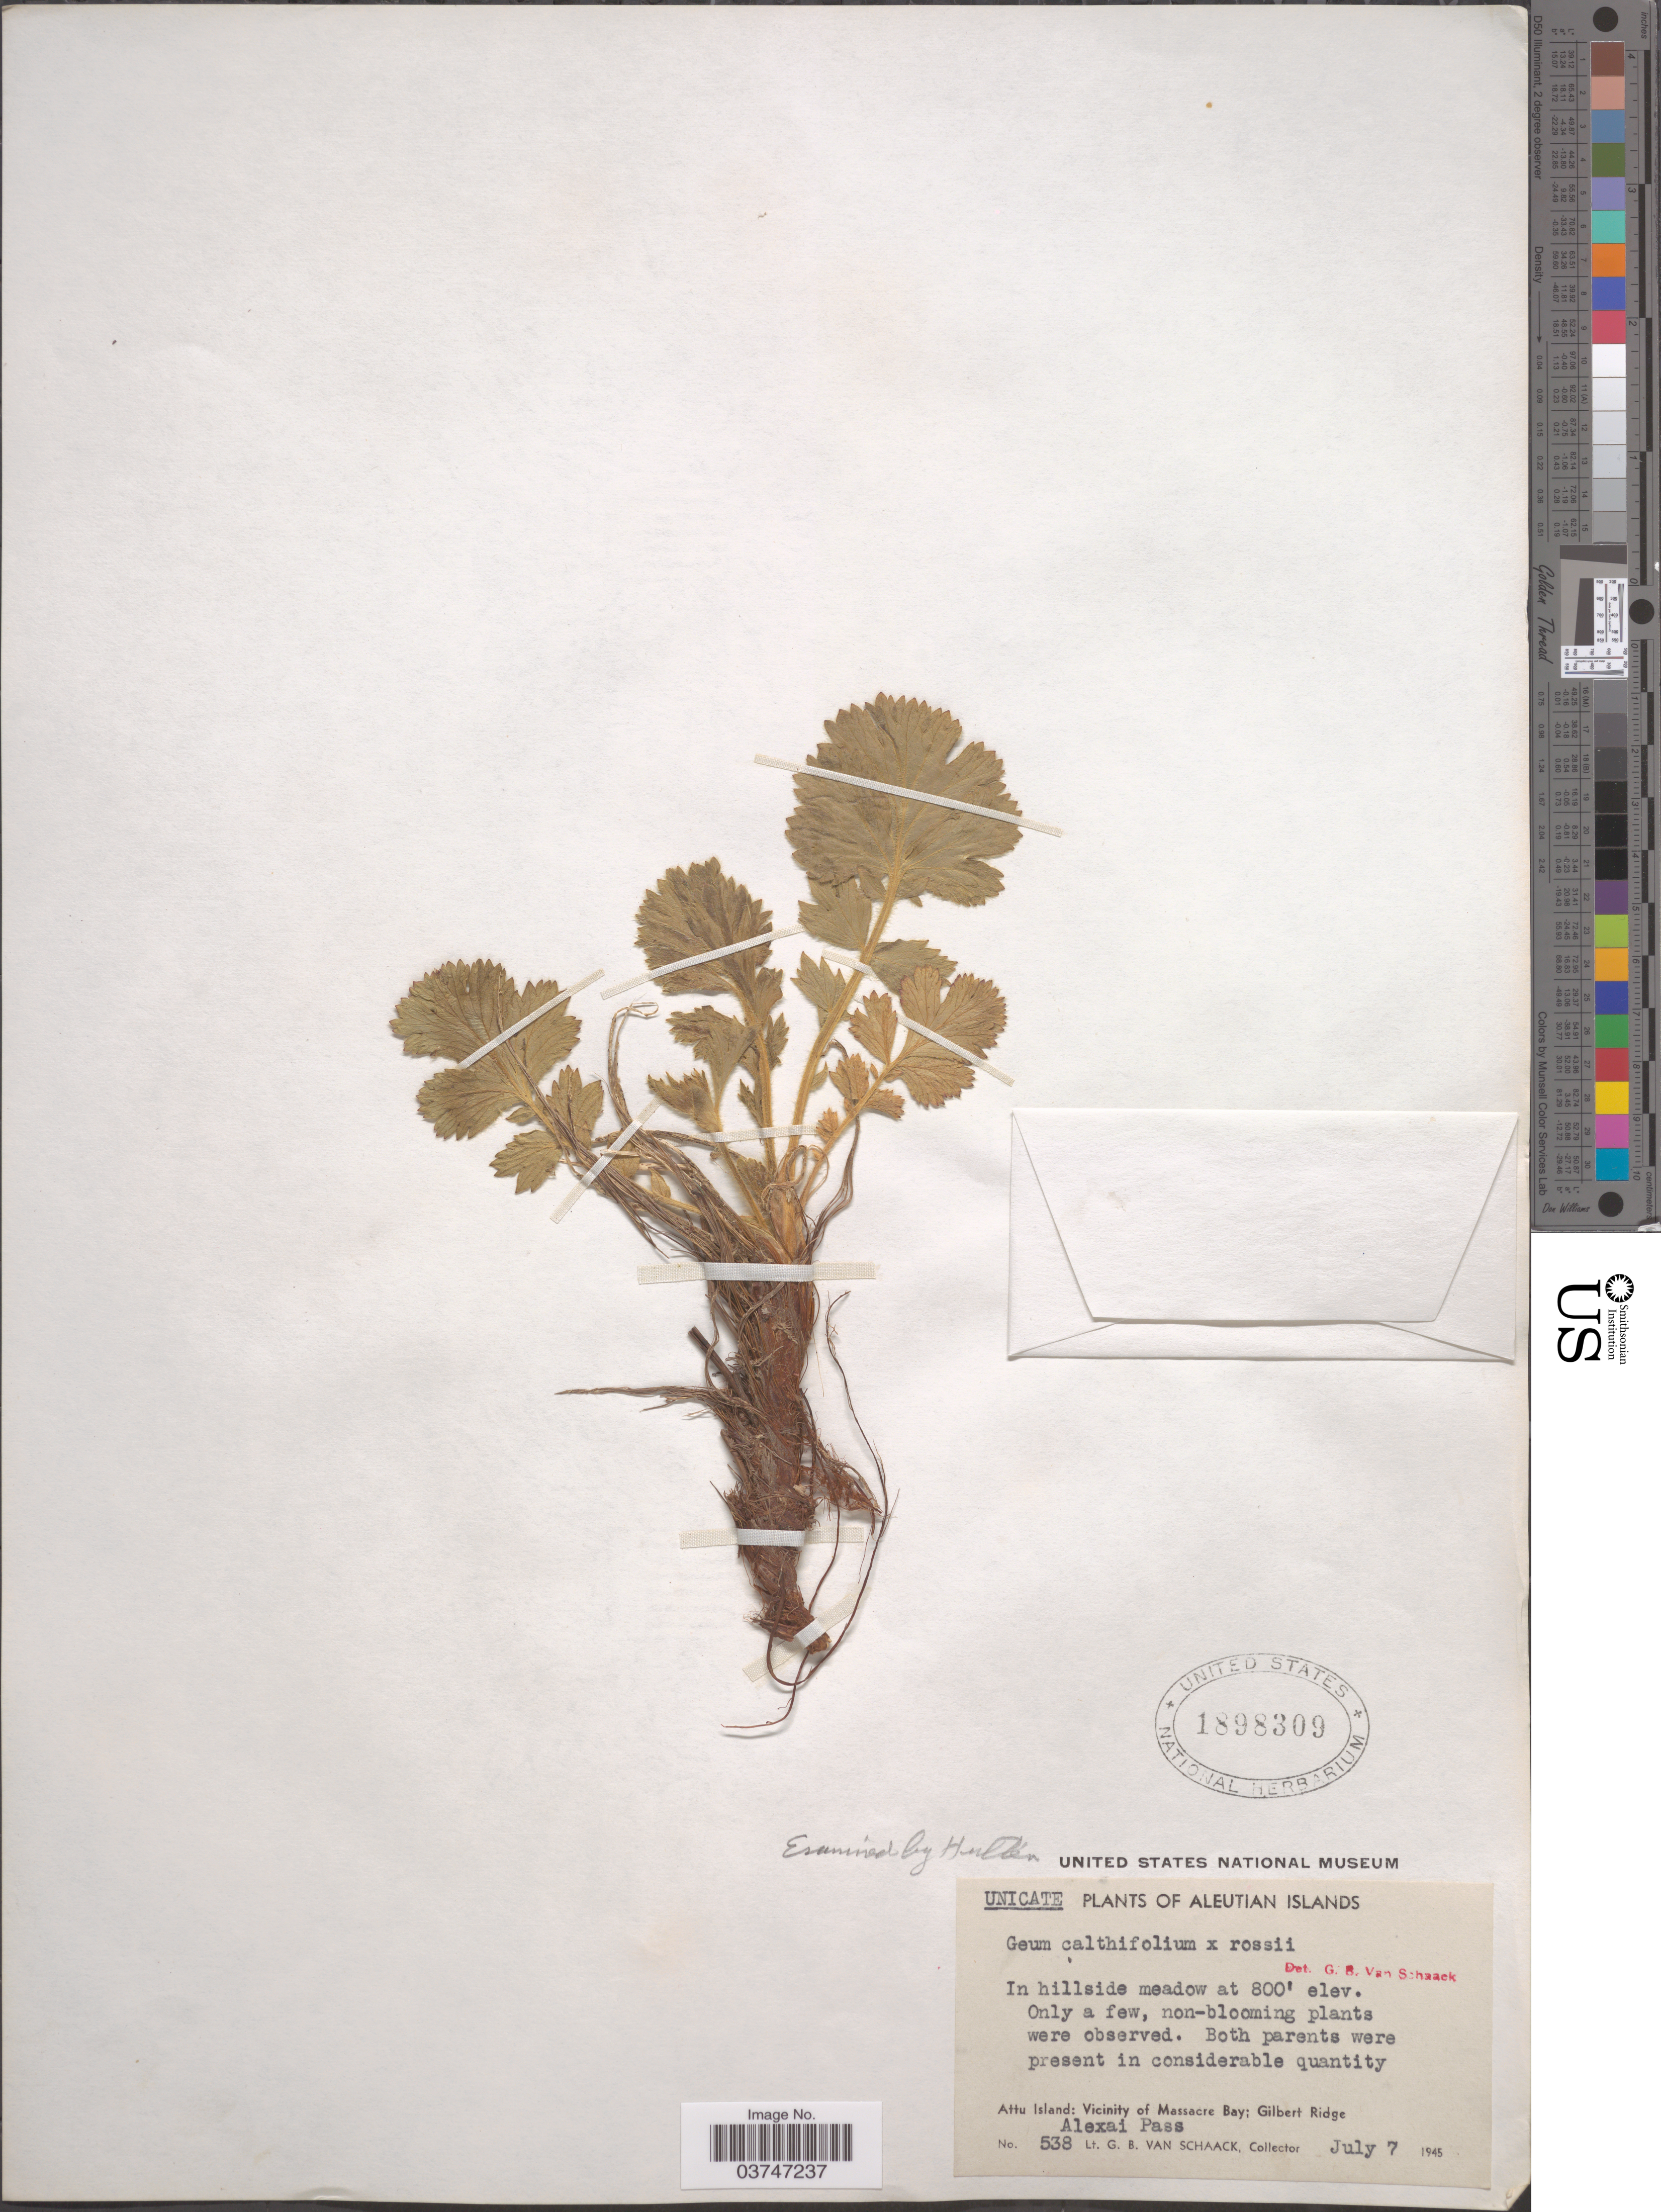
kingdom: Plantae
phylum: Tracheophyta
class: Magnoliopsida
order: Rosales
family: Rosaceae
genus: Geum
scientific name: Geum calthifolium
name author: Menzies ex Sm.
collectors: G. Van Schaack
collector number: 538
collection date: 1945-07-07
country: United States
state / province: Alaska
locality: Aleutian Islands. Attu Island: Vicinity of Massacre Bay; Gilbert Ridge, Alexai Pass.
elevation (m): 244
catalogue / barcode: US 1898309